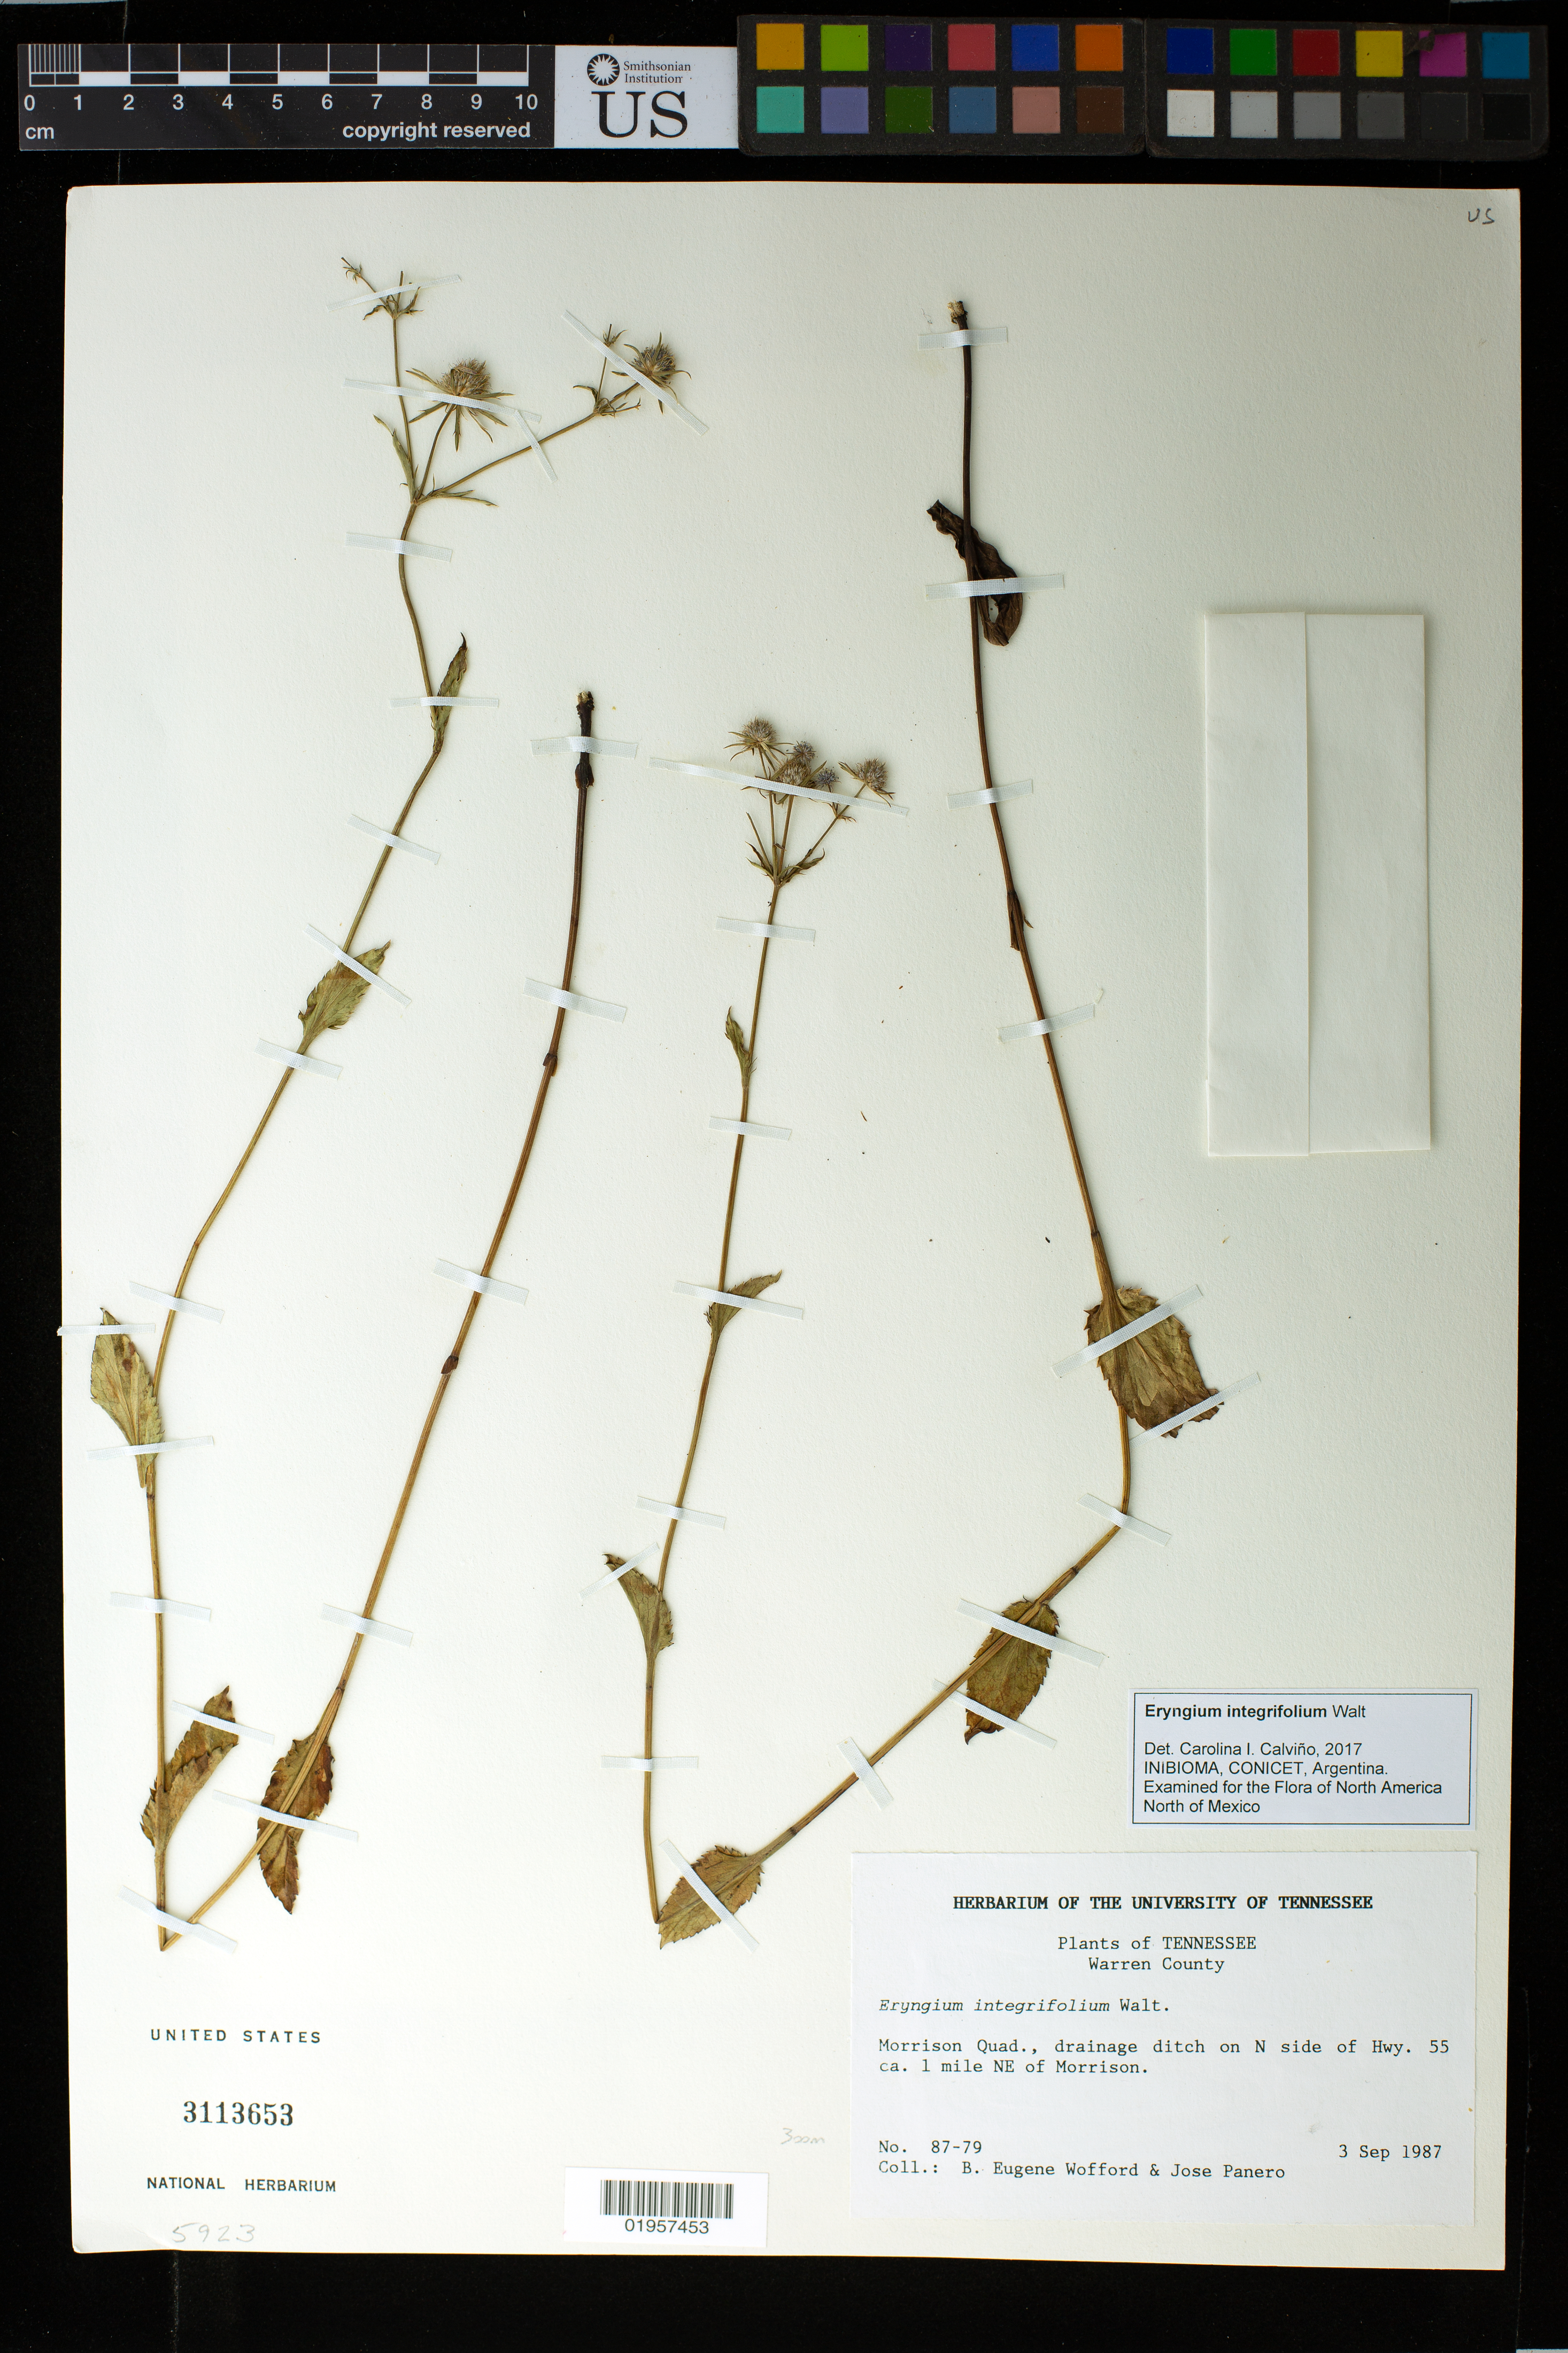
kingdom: Plantae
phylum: Tracheophyta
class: Magnoliopsida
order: Apiales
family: Apiaceae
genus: Eryngium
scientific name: Eryngium integrifolium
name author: Walter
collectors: B. Wofford & J. L. Panero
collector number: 97-79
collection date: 1987-09-03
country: United States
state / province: Tennessee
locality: Warren County, Morrison Quad., on N side of Hwy. 55 ca. 1 mile NE of Morrison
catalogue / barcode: US 3113653